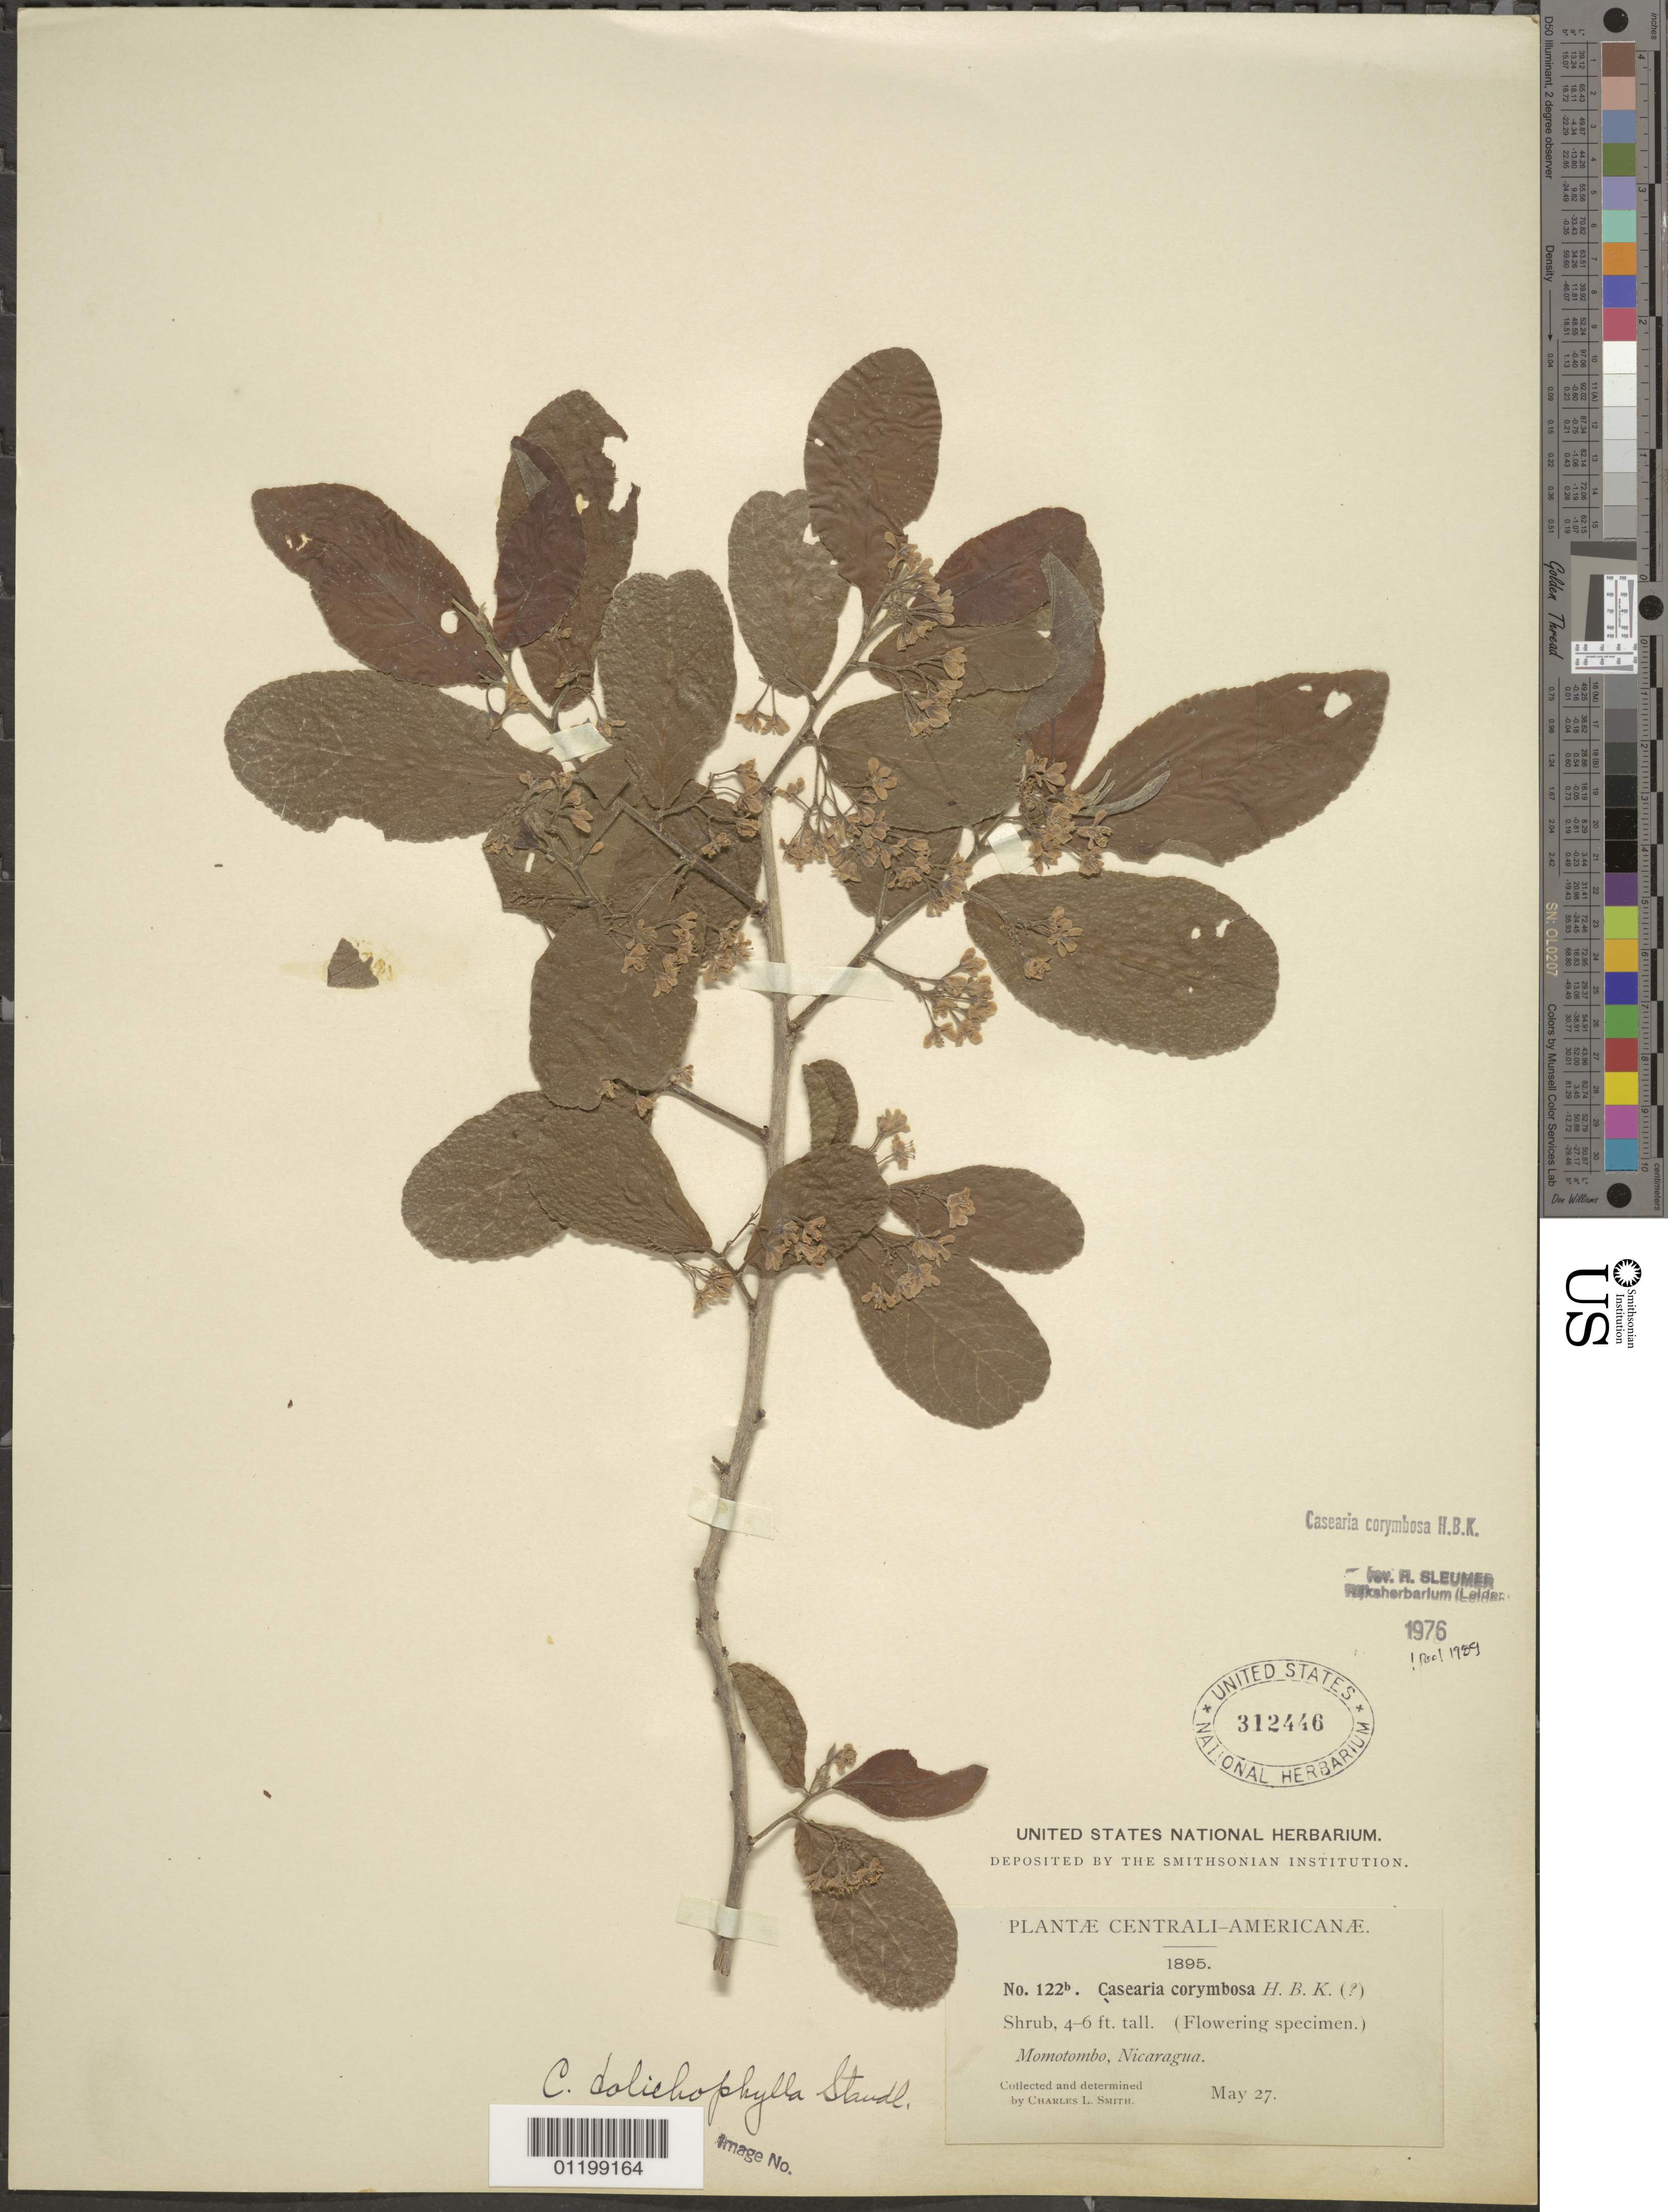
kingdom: Plantae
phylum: Tracheophyta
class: Magnoliopsida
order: Malpighiales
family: Salicaceae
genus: Casearia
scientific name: Casearia corymbosa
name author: Kunth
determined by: Sleumer, H. O.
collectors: C. L. Smith & C. L. Smith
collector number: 122 b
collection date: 1895-05-27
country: Nicaragua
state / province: León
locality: Momotombo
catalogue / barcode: US 312446